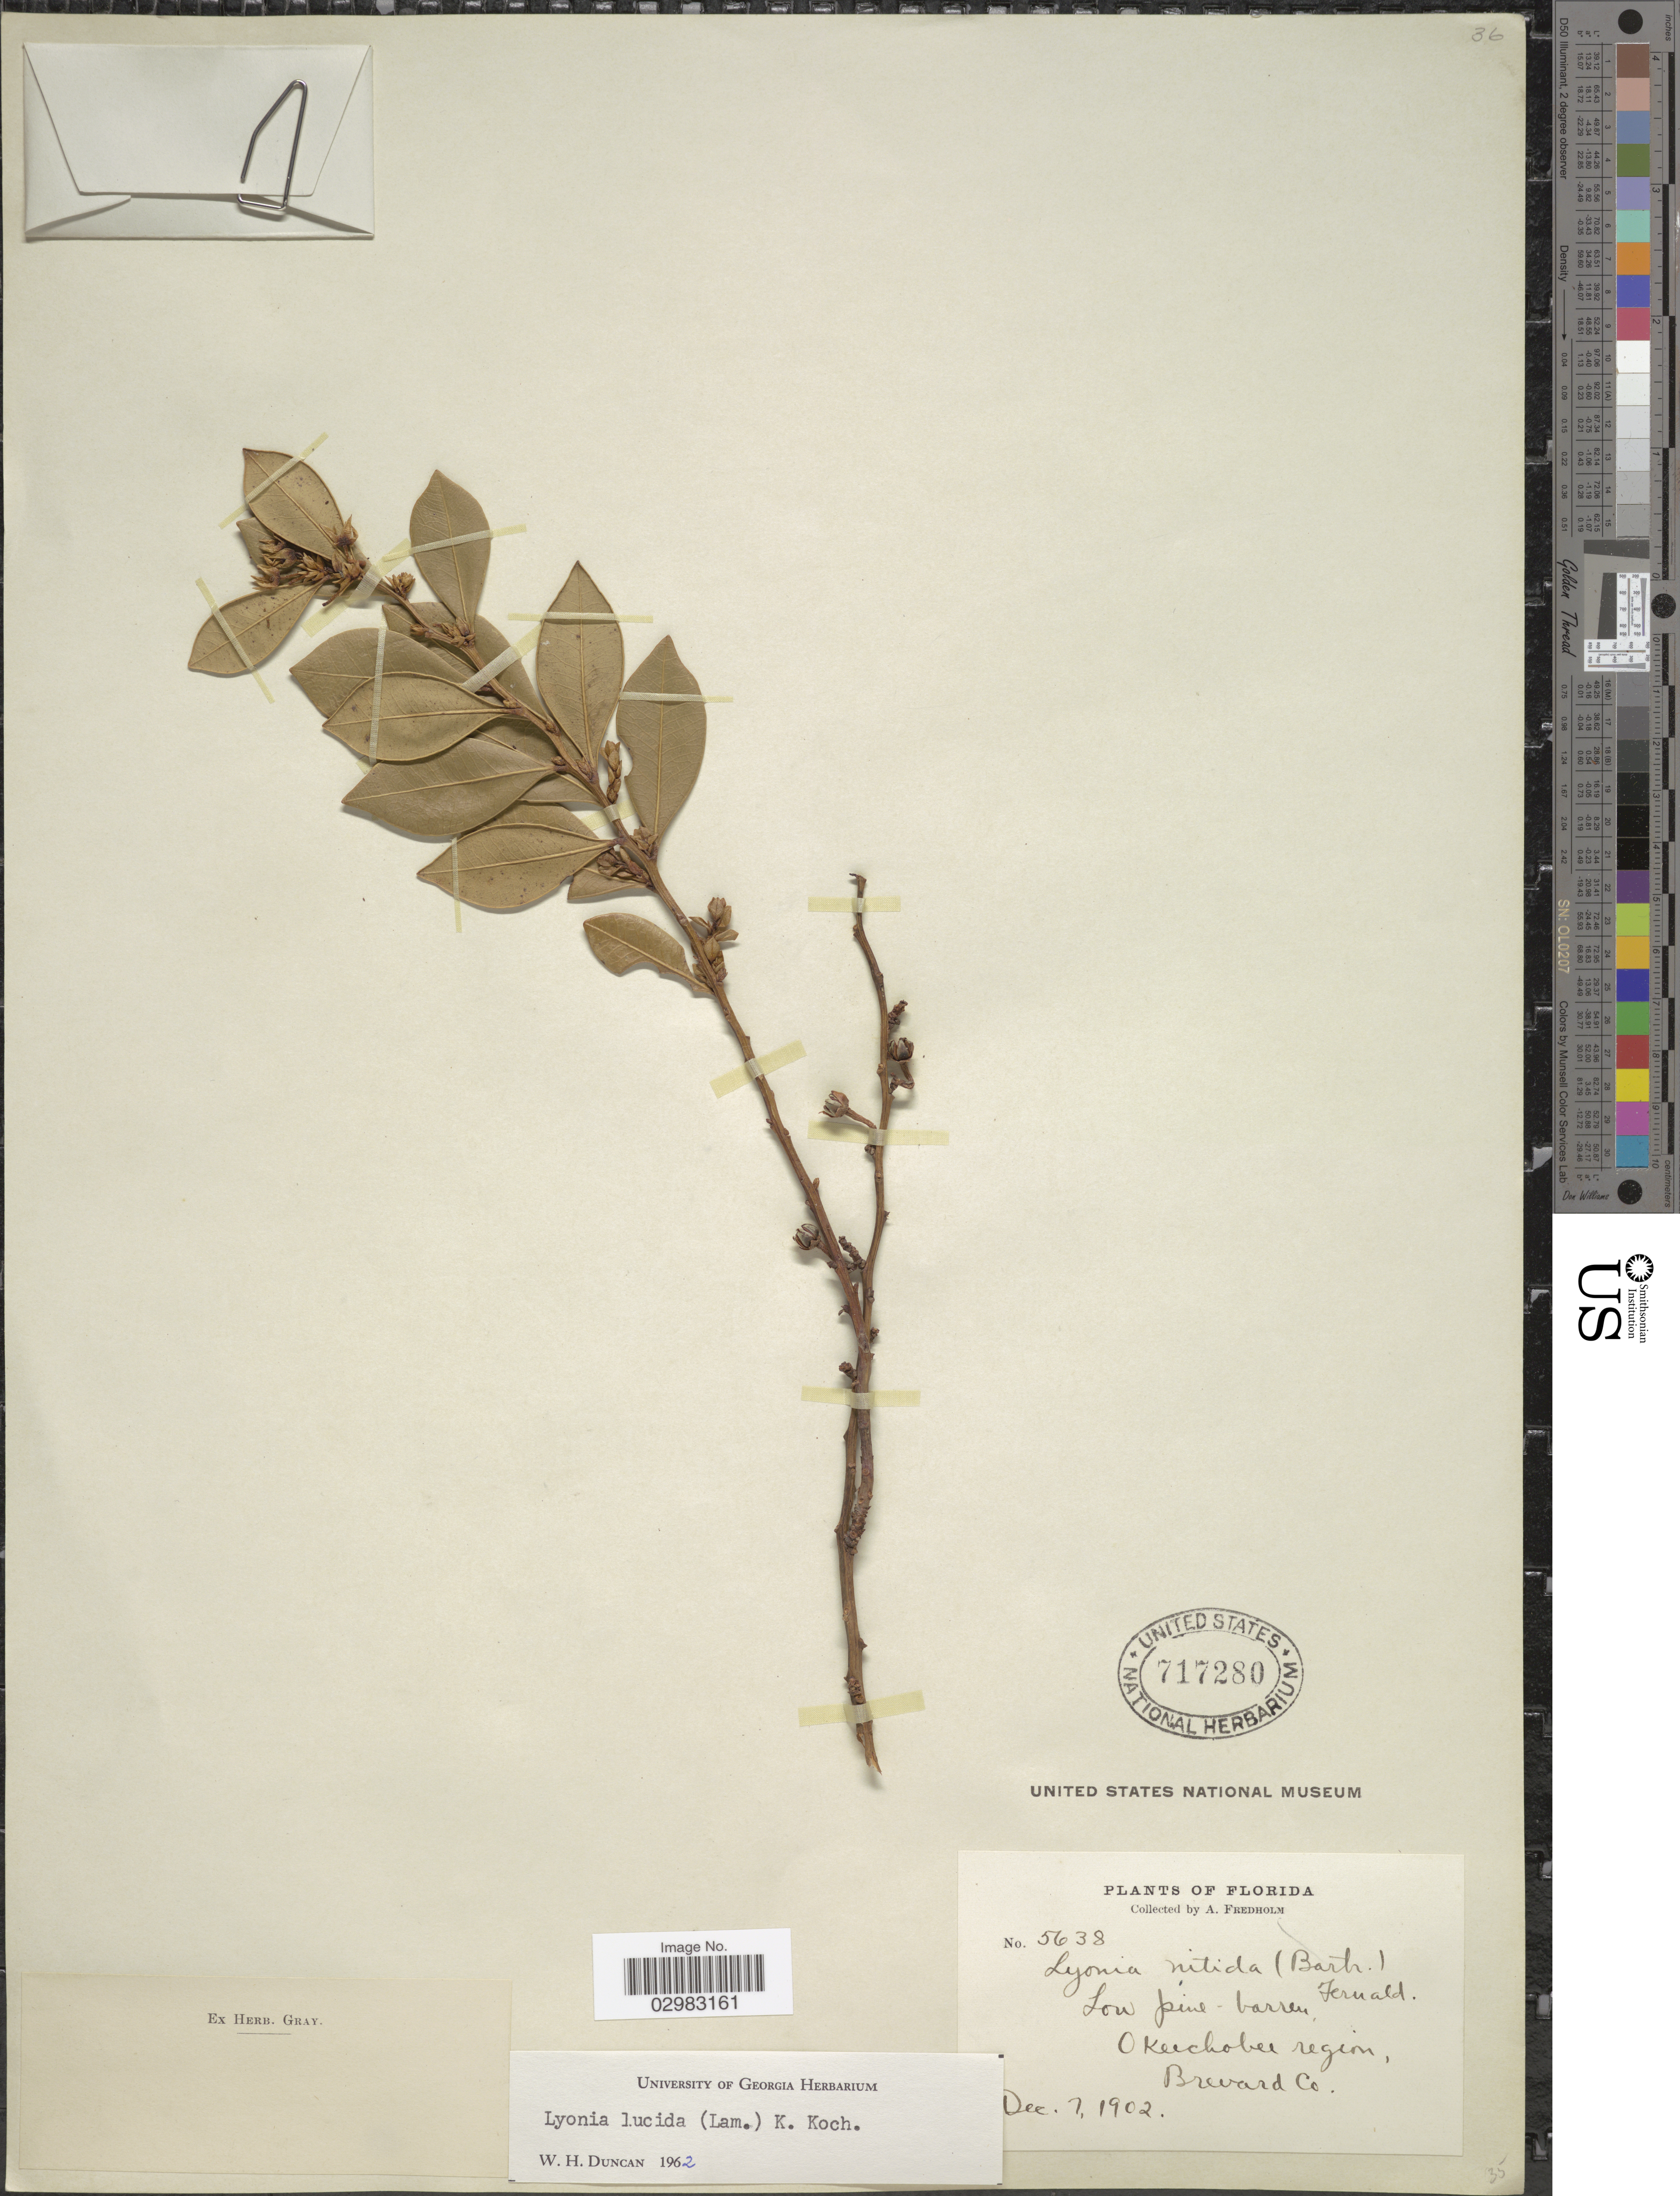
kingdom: Plantae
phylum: Tracheophyta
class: Magnoliopsida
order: Ericales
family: Ericaceae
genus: Lyonia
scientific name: Lyonia lucida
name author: K. Koch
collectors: A. Fredholm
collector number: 5638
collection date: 1902-12-07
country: United States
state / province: Florida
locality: Okeechobee region, Brevard Co.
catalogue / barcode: US 717280